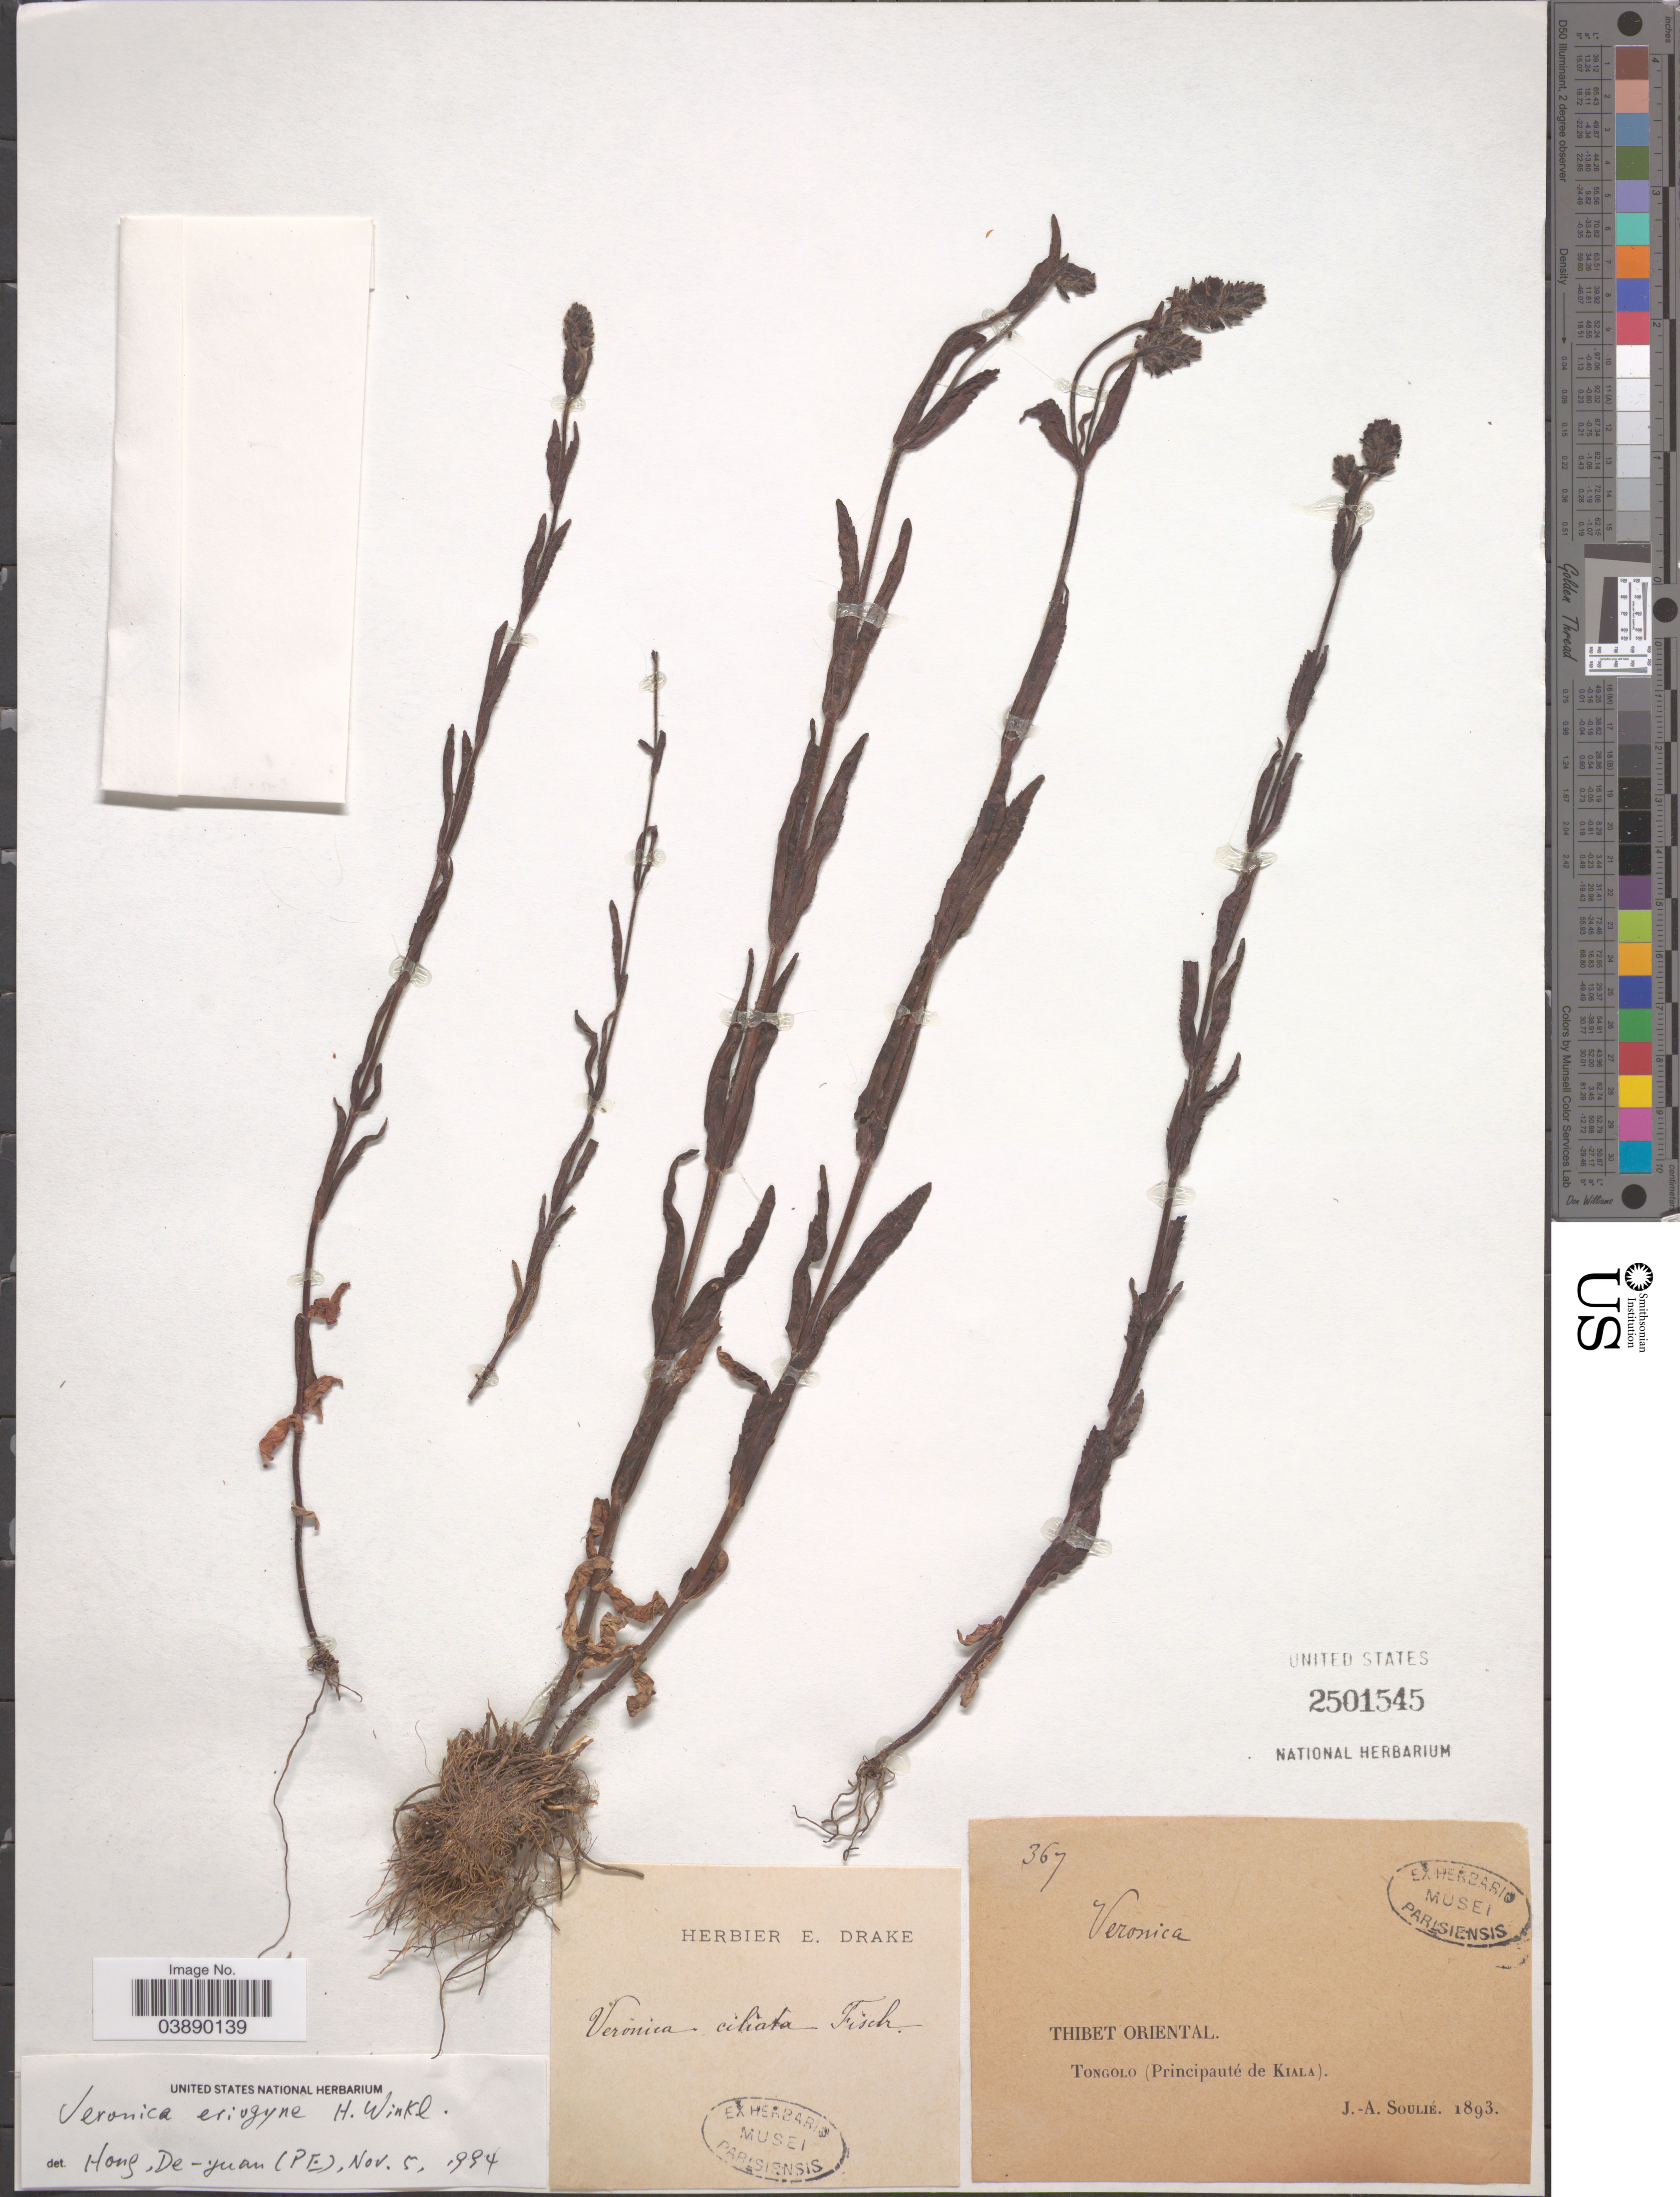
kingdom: Plantae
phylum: Tracheophyta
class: Magnoliopsida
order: Lamiales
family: Plantaginaceae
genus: Veronica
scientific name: Veronica eriogyne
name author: H. Winkl.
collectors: J. Soulié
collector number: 367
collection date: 1893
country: China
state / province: Xizang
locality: Thibet Oriental. Tongolo (Principauté de Kiala).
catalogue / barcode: US 2501545